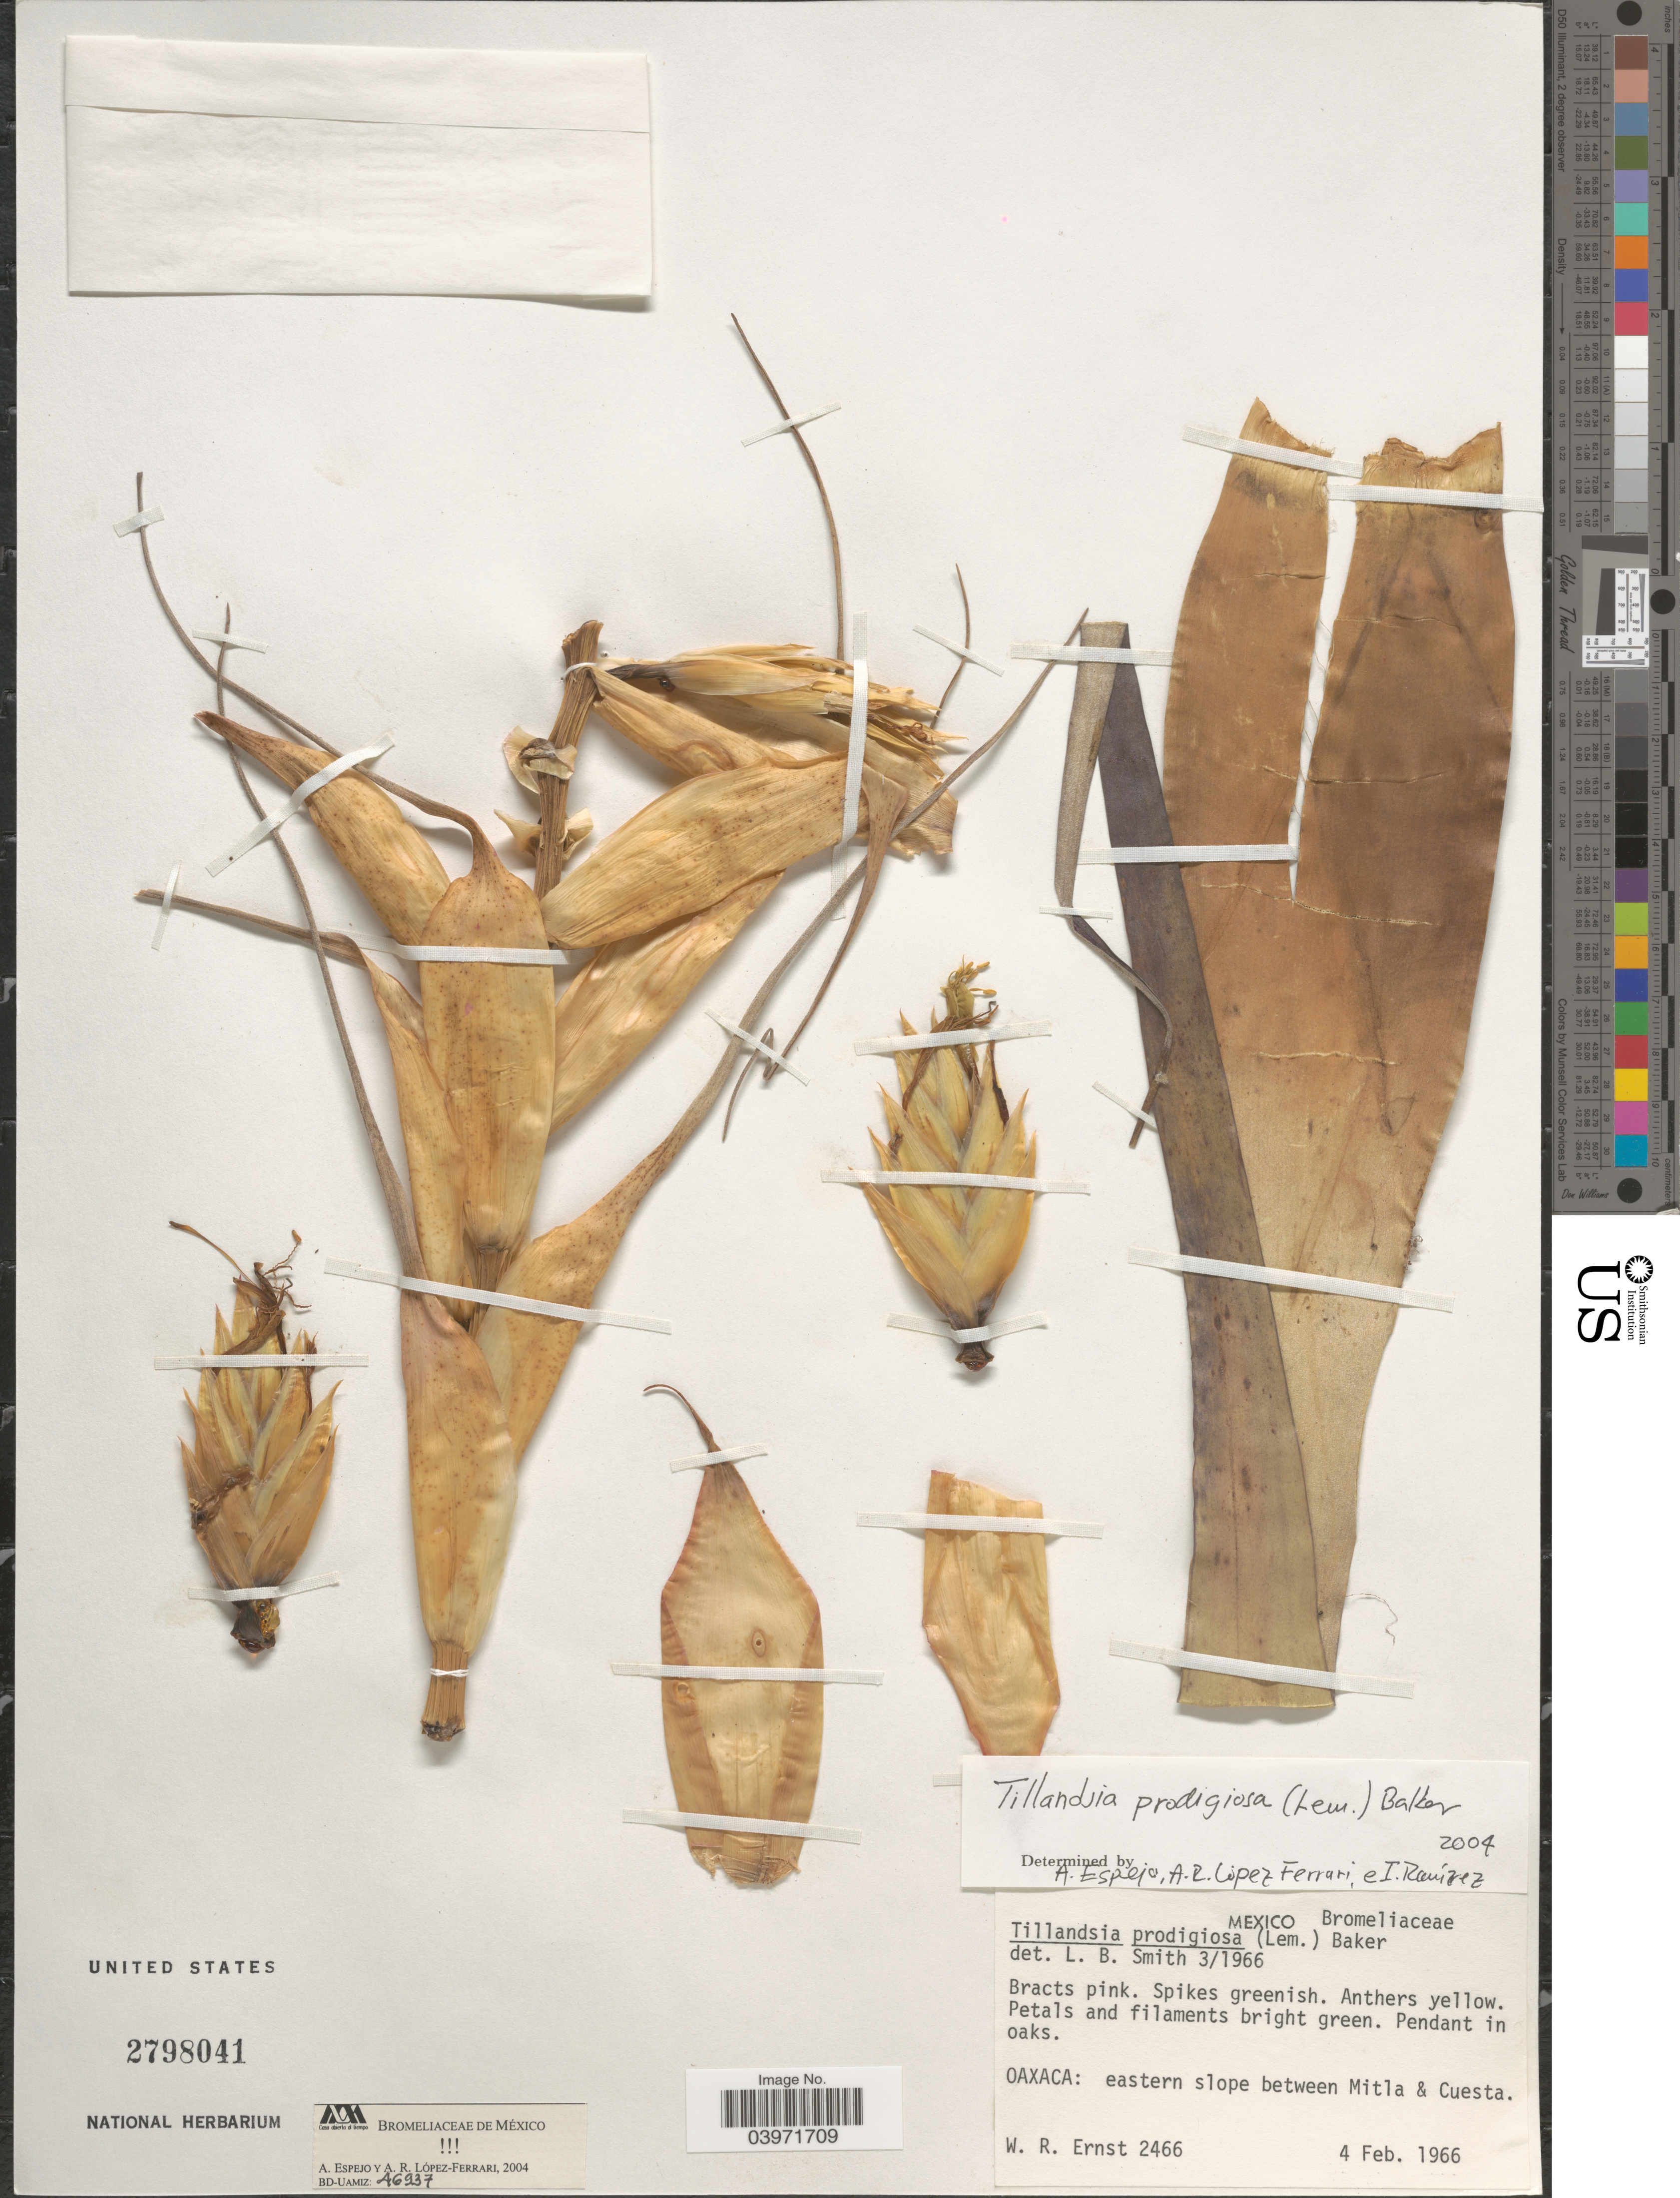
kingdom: Plantae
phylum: Tracheophyta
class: Liliopsida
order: Poales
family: Bromeliaceae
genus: Tillandsia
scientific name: Tillandsia prodigiosa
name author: (Lem.) Baker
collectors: W. R. Ernst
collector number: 2466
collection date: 1966-02-04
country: Mexico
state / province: Oaxaca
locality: Eastern slope betweeen Mitla & Cuesta.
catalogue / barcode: US 2798041